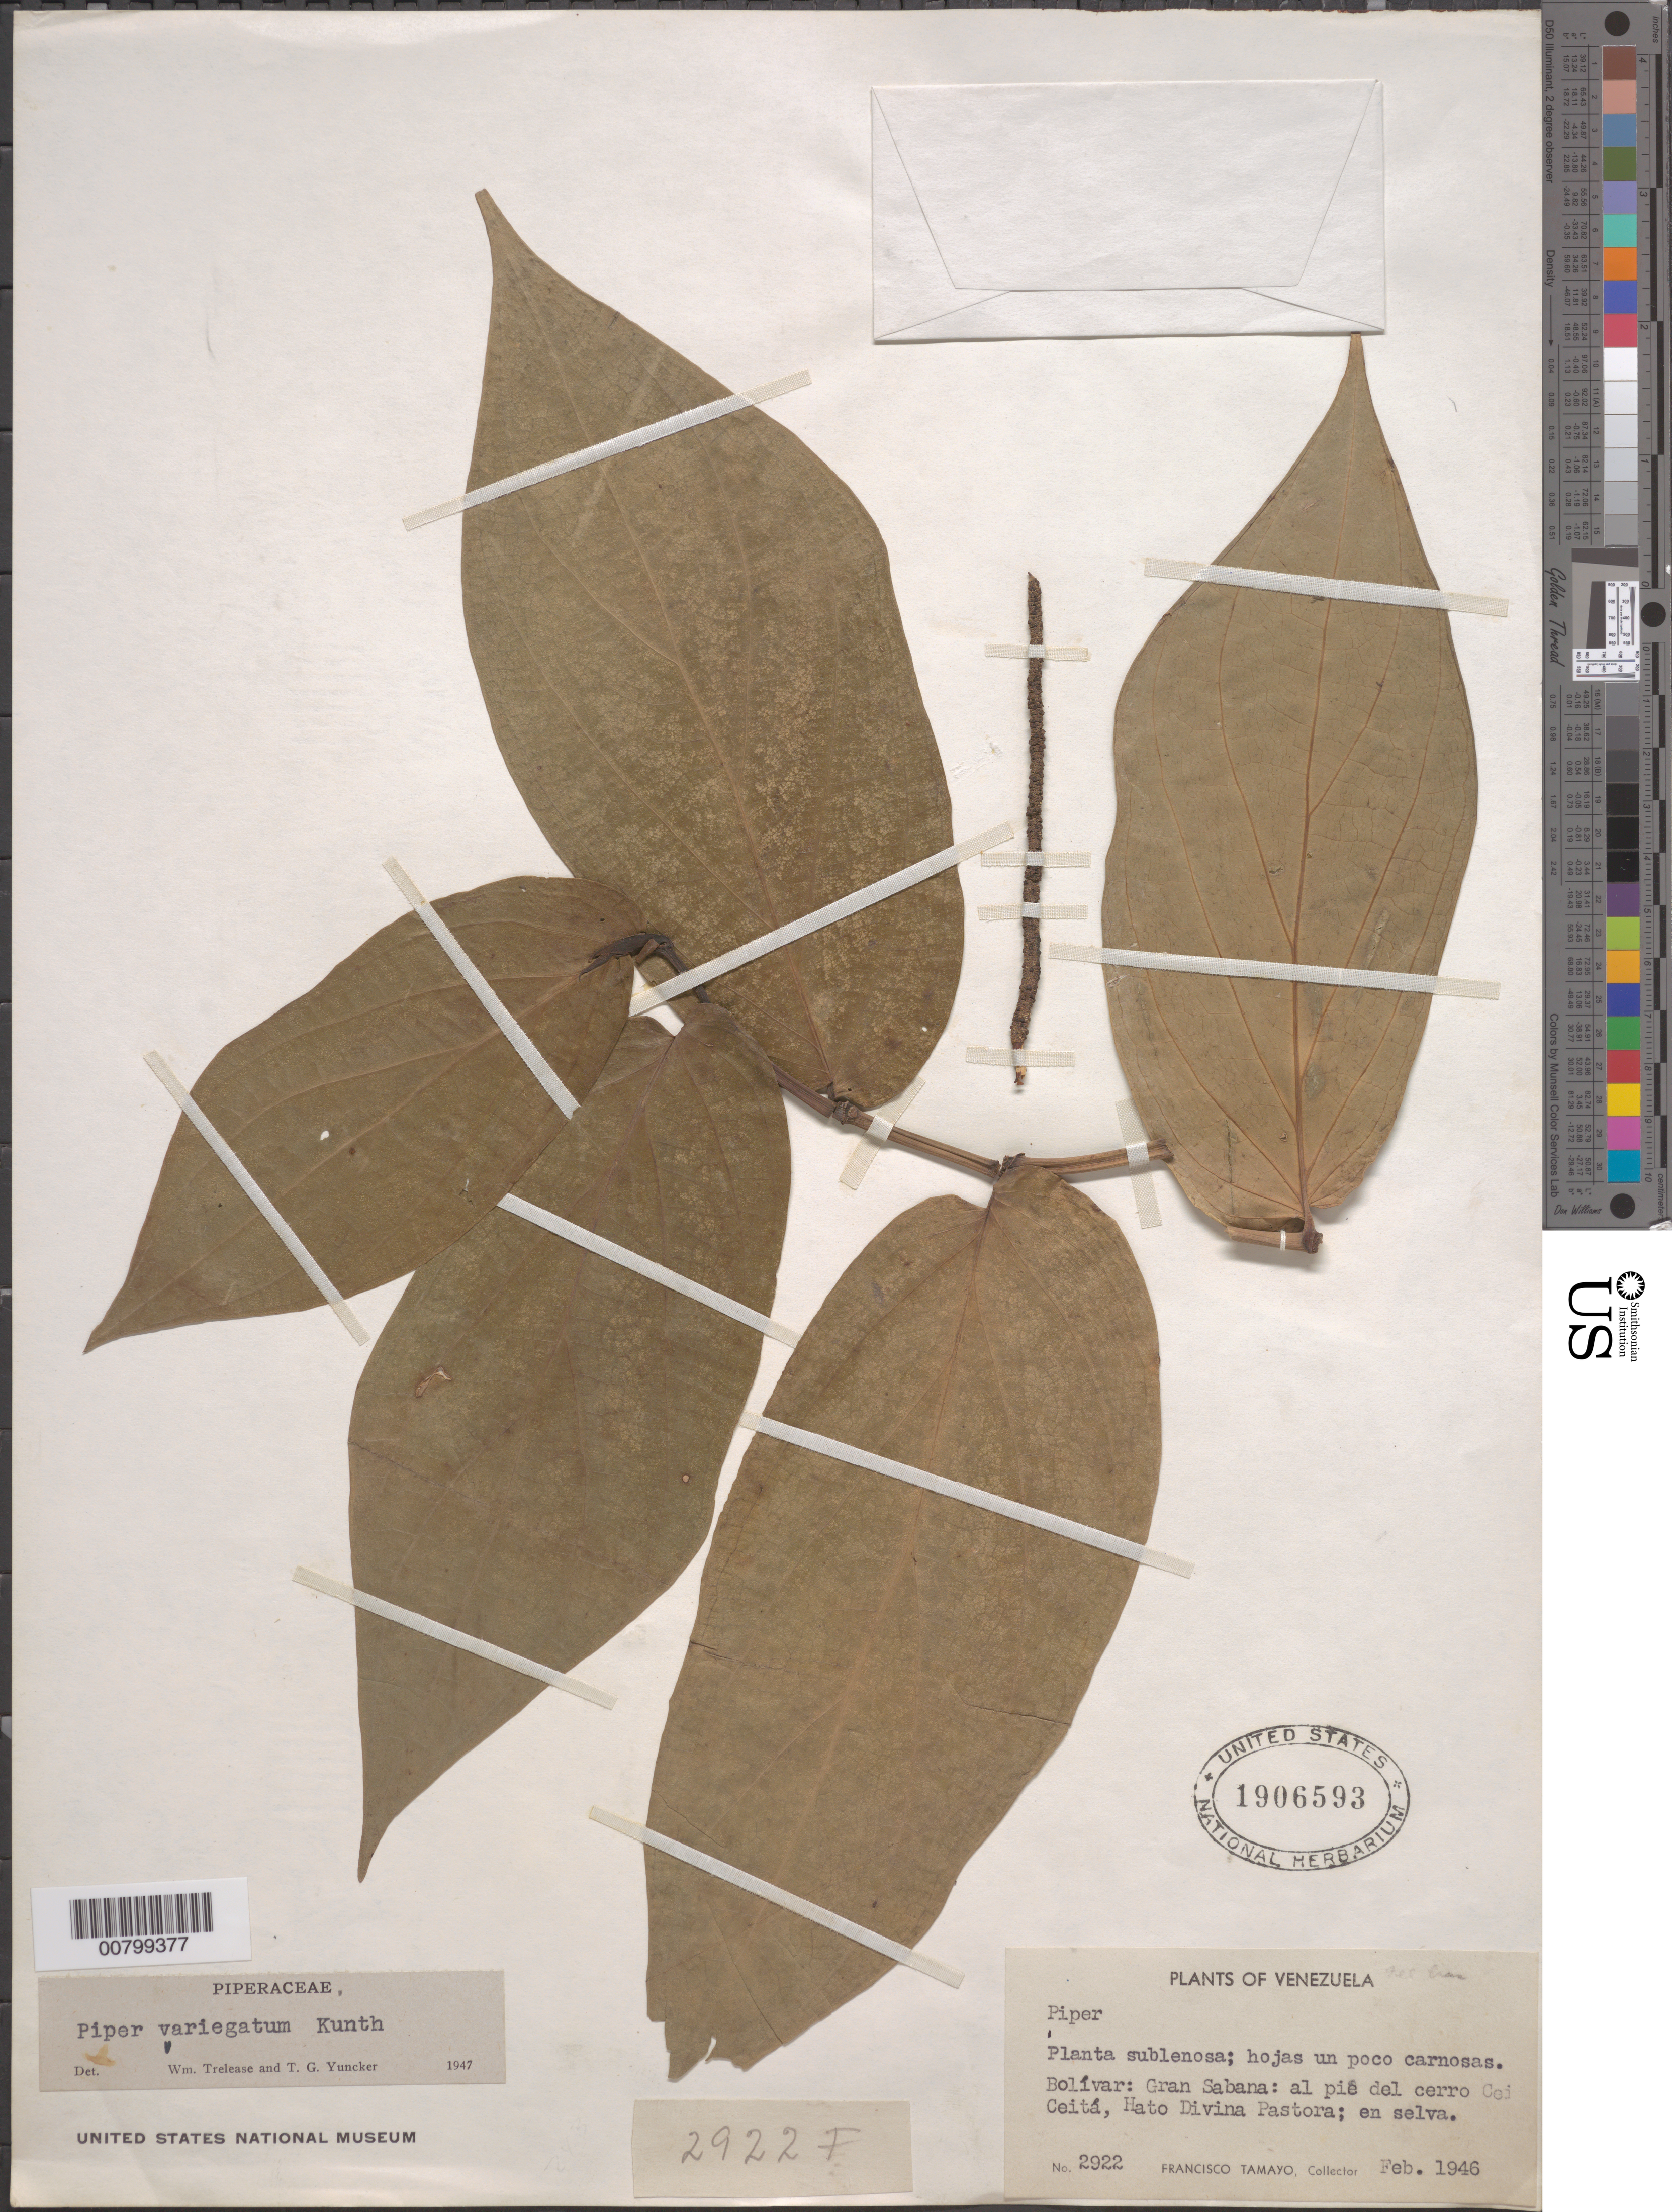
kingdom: Plantae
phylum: Tracheophyta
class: Magnoliopsida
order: Piperales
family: Piperaceae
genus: Piper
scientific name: Piper variegatum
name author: Kunth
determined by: Trelease, W.; Yuncker, T. G.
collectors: F. Tamayo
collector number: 2922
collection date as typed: Feb-46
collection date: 1946-02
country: Venezuela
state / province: Bolívar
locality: Gran Sabana, Hato Divina Pastora, Cerro Ceitá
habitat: Selva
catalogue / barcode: US 1906593